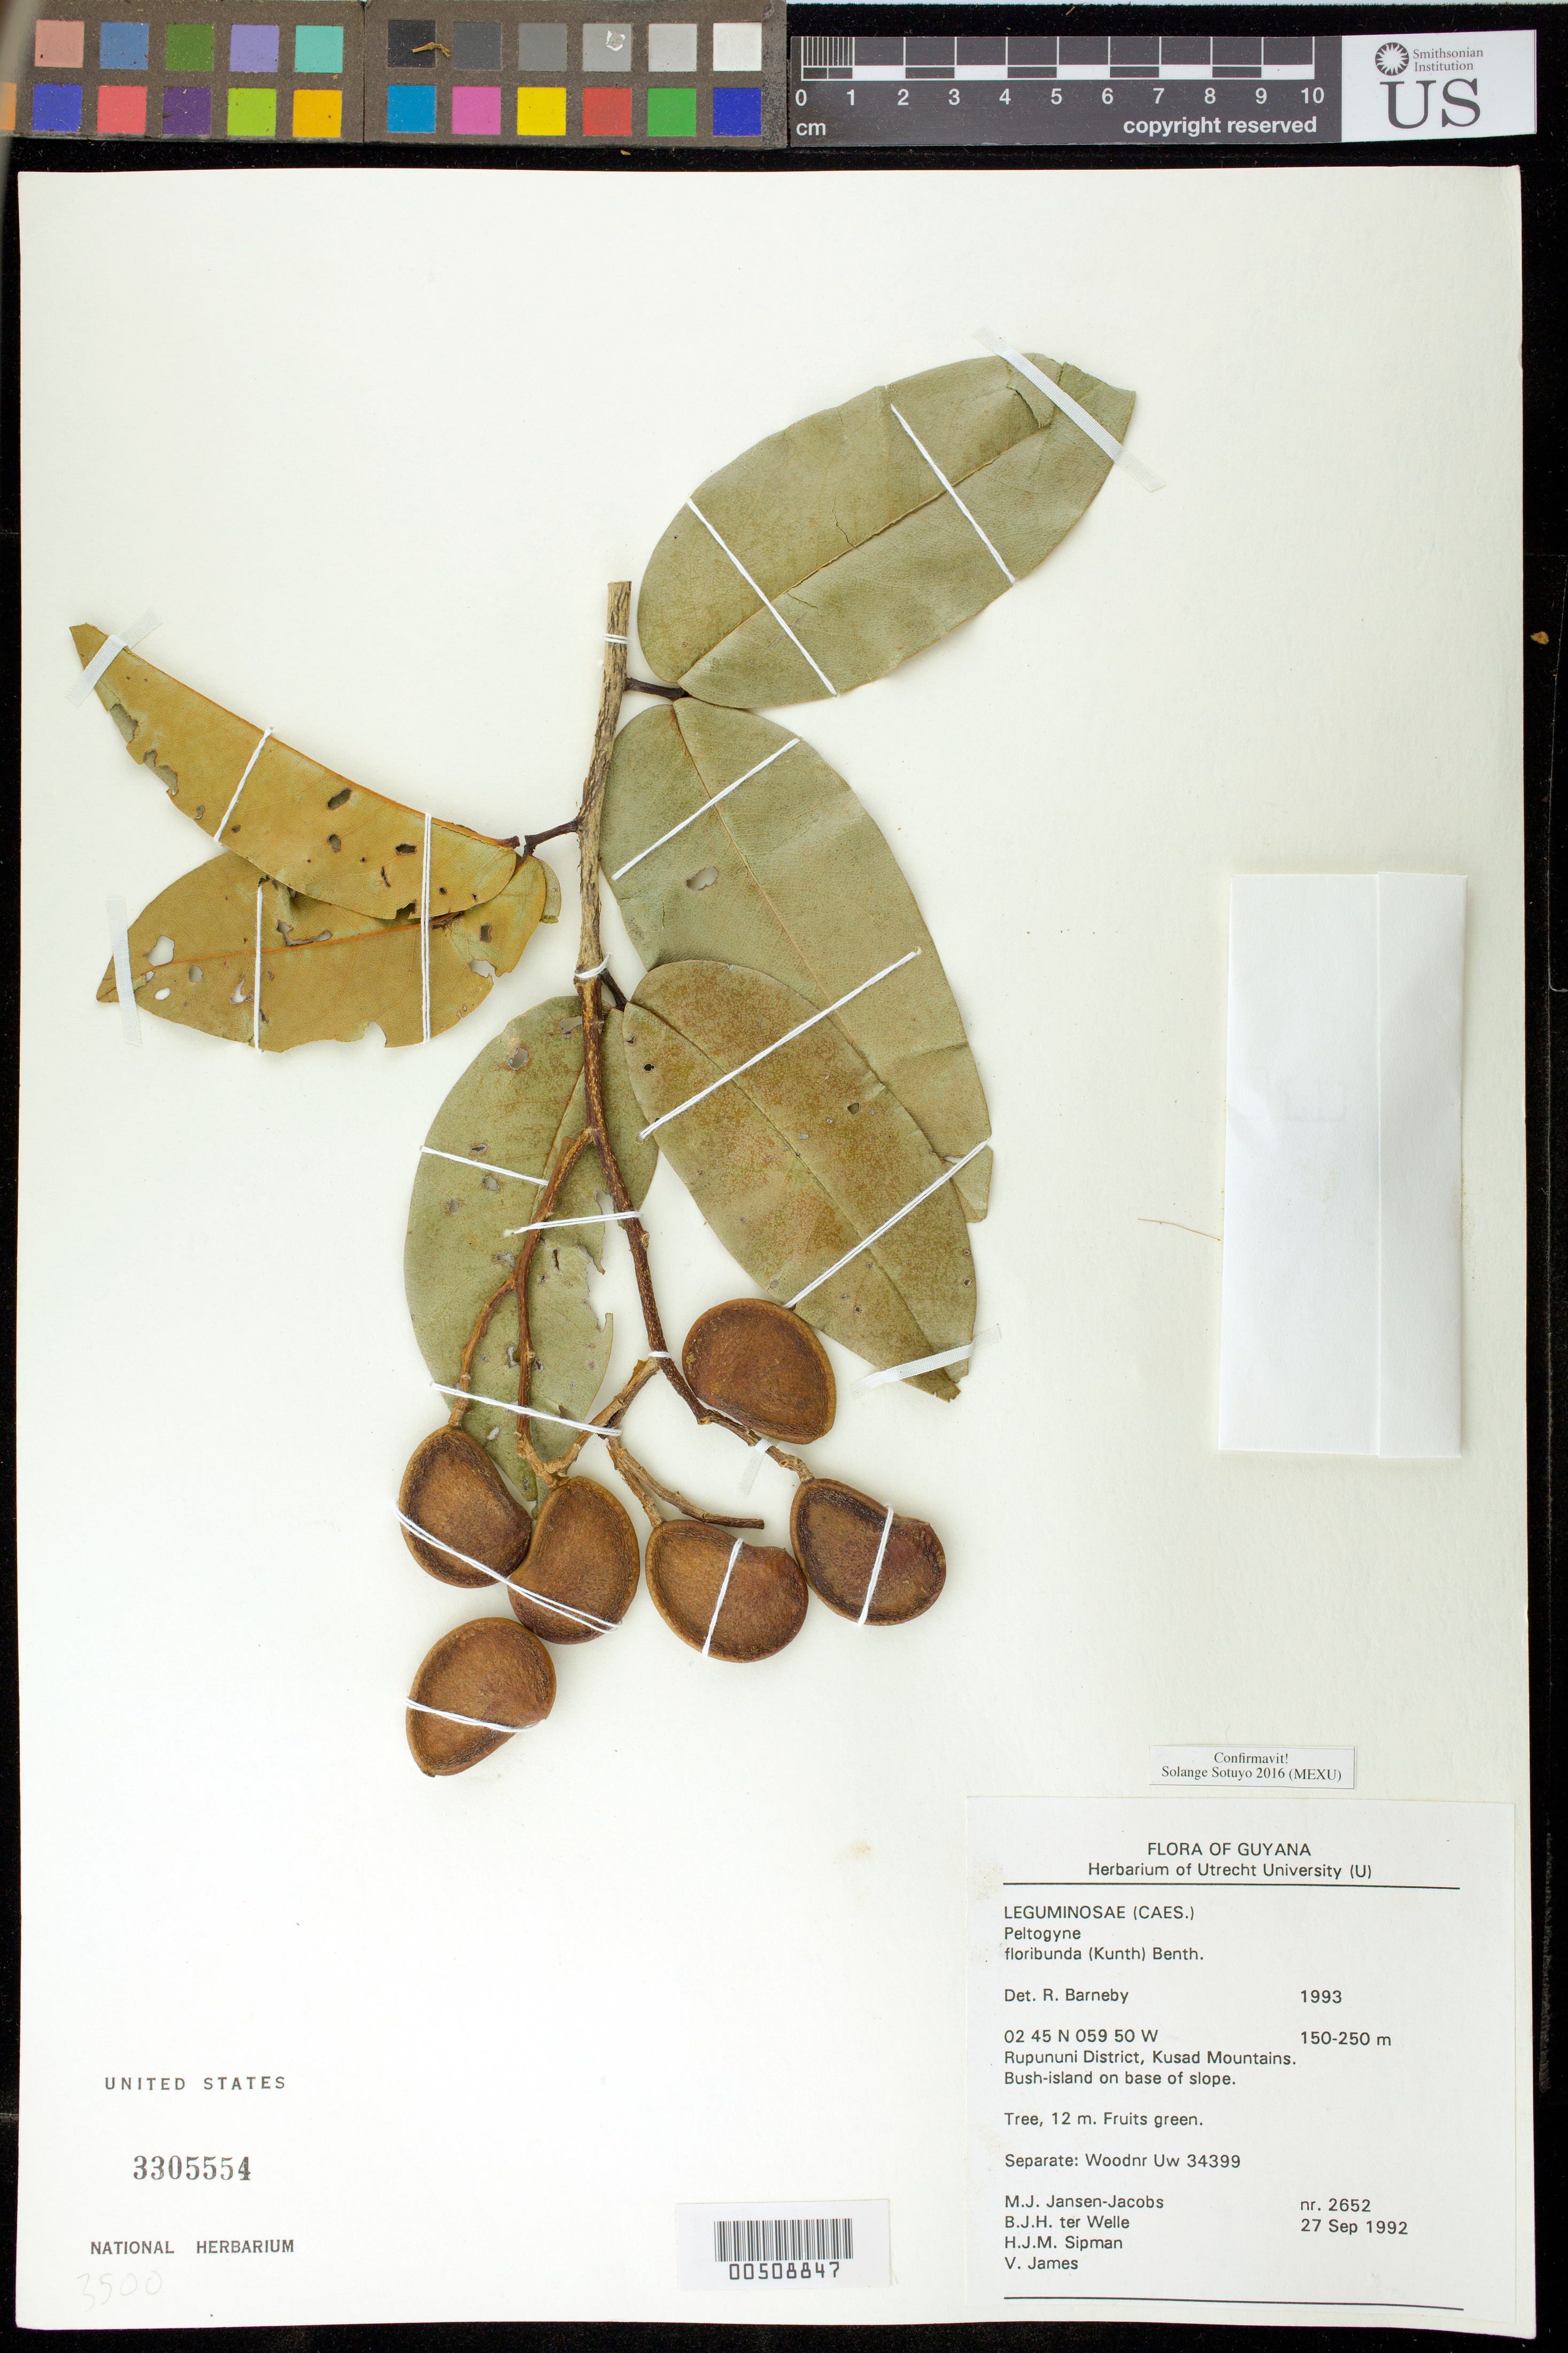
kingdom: Plantae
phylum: Tracheophyta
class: Magnoliopsida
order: Fabales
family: Fabaceae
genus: Peltogyne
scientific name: Peltogyne floribunda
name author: (Kunth) Pittier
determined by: Sotuyo, Solange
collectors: M. J. Jansen-Jacobs, B. Welle, H. J. M. Sipman & V. James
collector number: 2652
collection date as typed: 27 Sep 1992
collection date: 1992-09-27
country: Guyana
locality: Rupununi dist. kusad mountains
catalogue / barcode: US 3305554